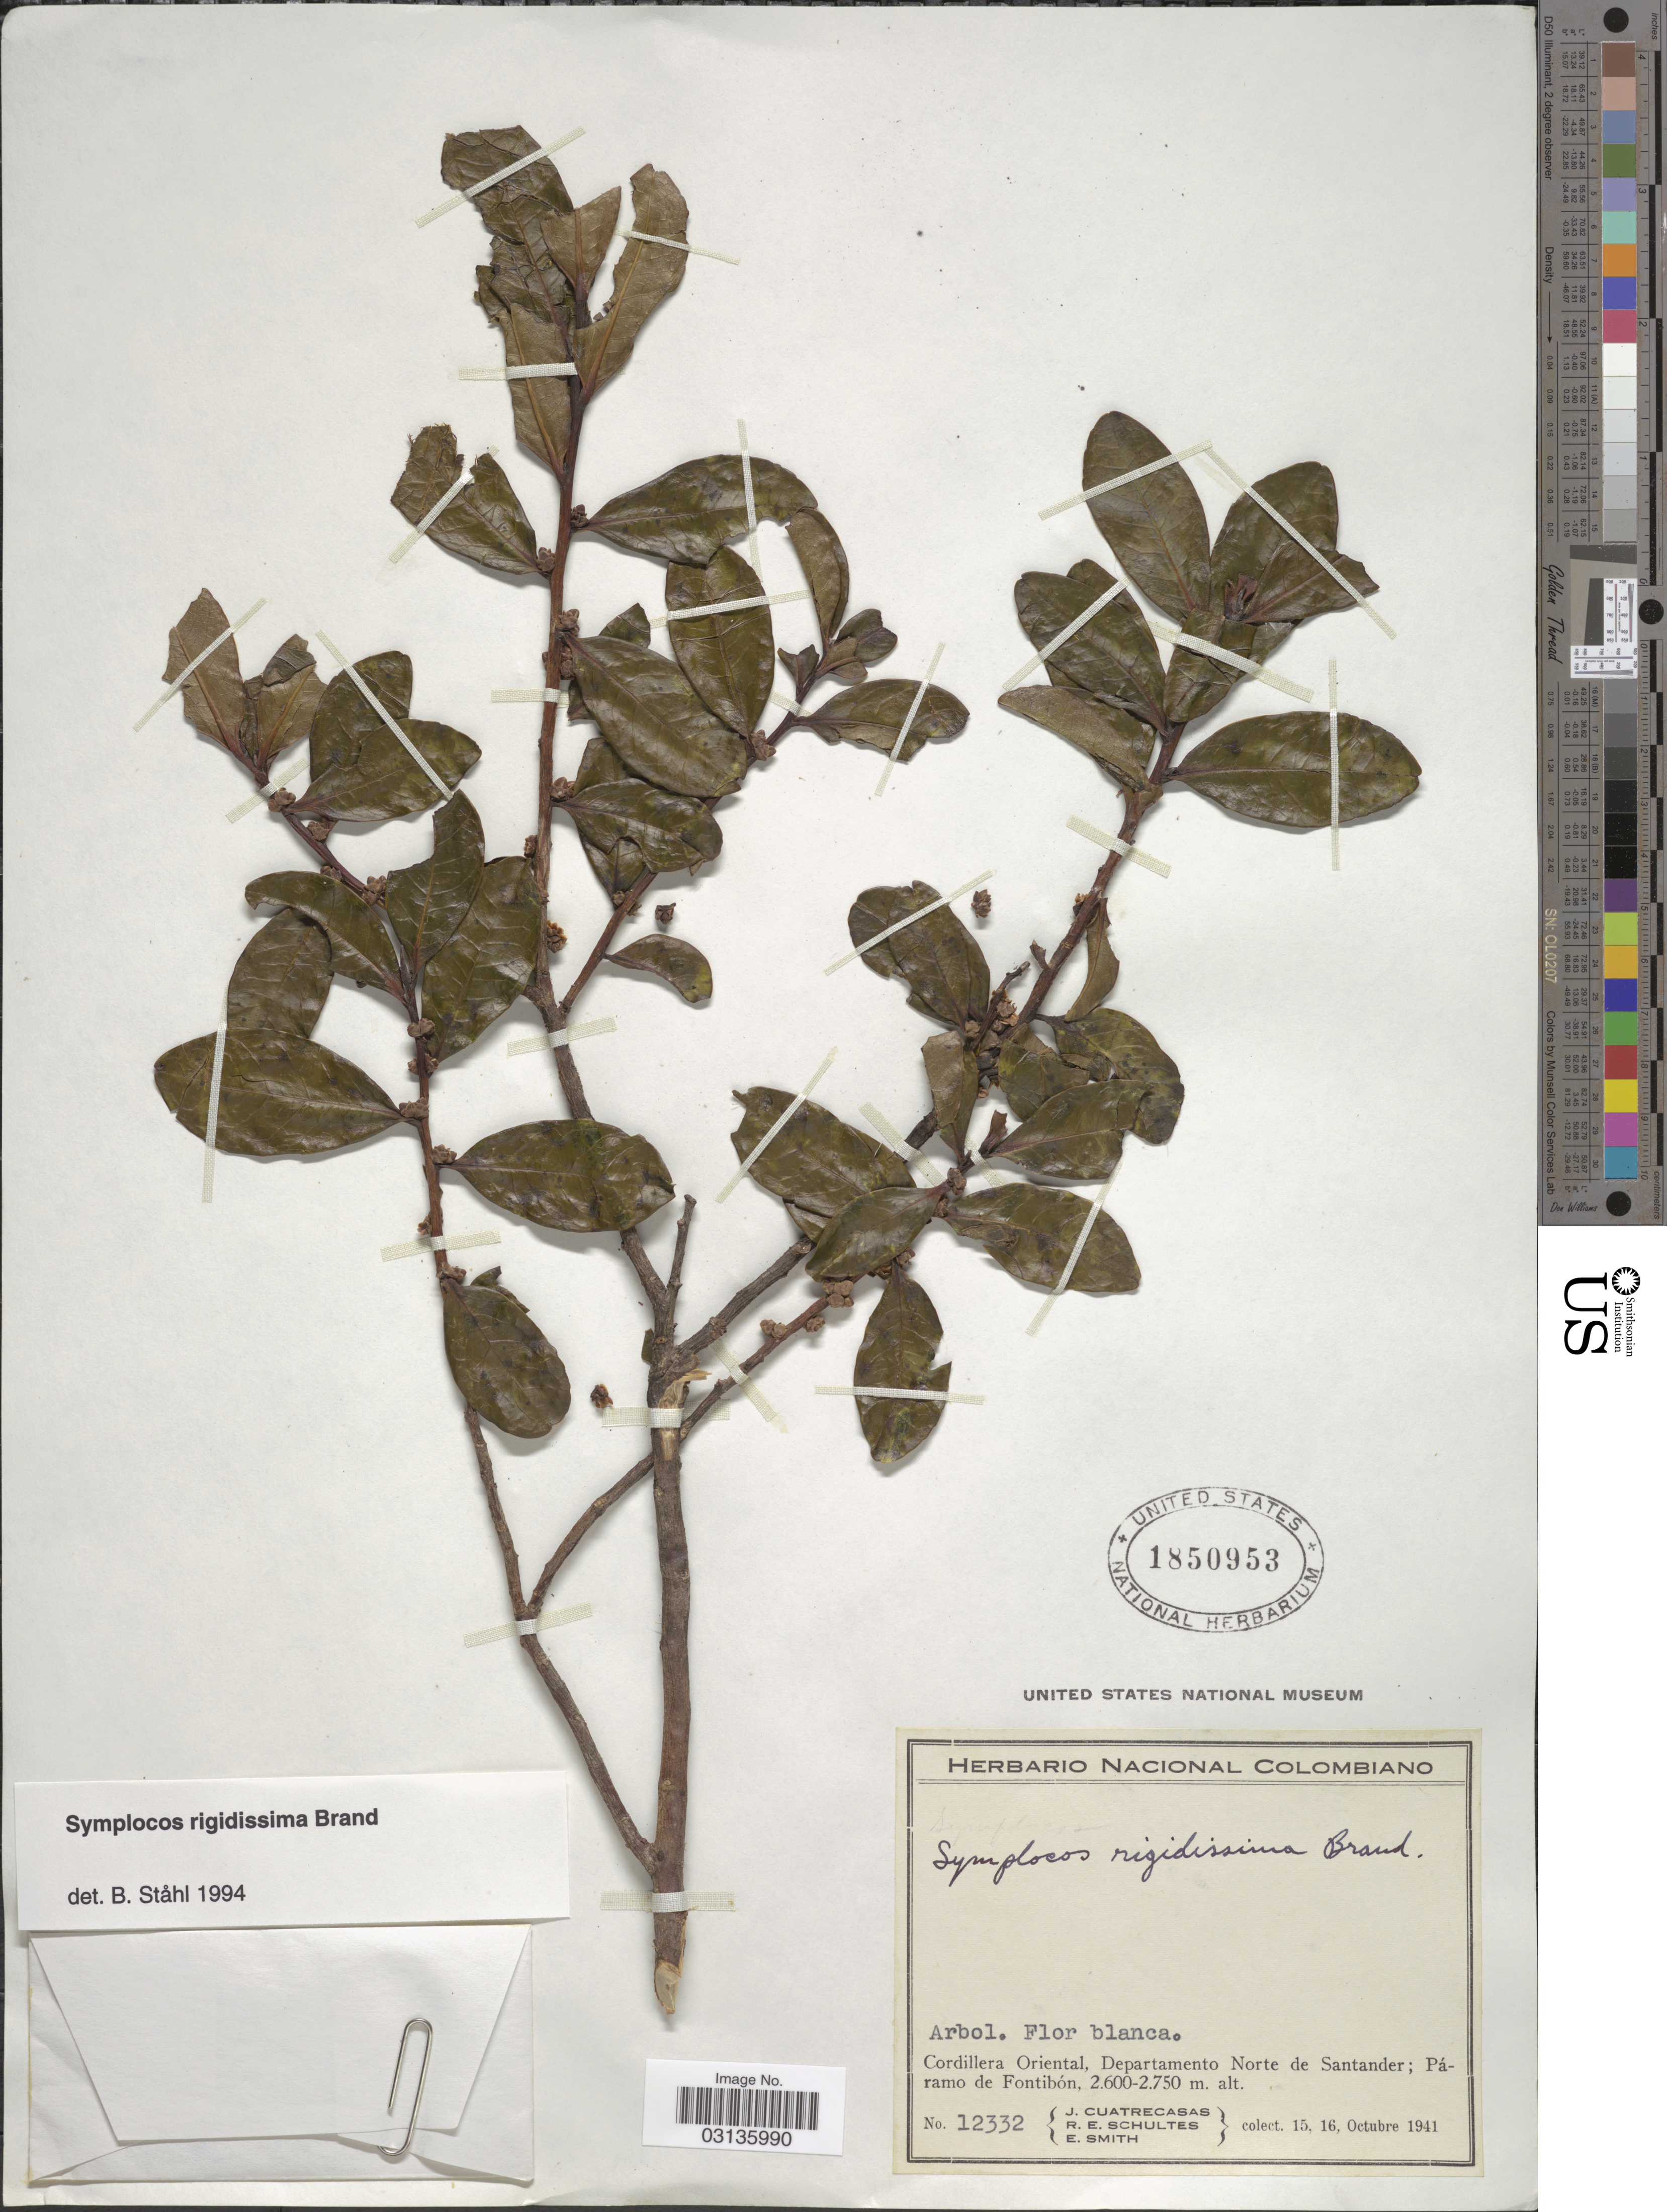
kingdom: Plantae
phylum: Tracheophyta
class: Magnoliopsida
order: Ericales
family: Symplocaceae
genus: Symplocos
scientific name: Symplocos rigidissima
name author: Brand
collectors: J. Cuatrecasas, R. E. Schultes & E. Smith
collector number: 12332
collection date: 1941-10-15/1941-10-16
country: Colombia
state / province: Norte de Santander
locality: Cordillera Oriental, Departamento Norte de Santander; Páramo de Fontibón.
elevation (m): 2600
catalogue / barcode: US 1850953